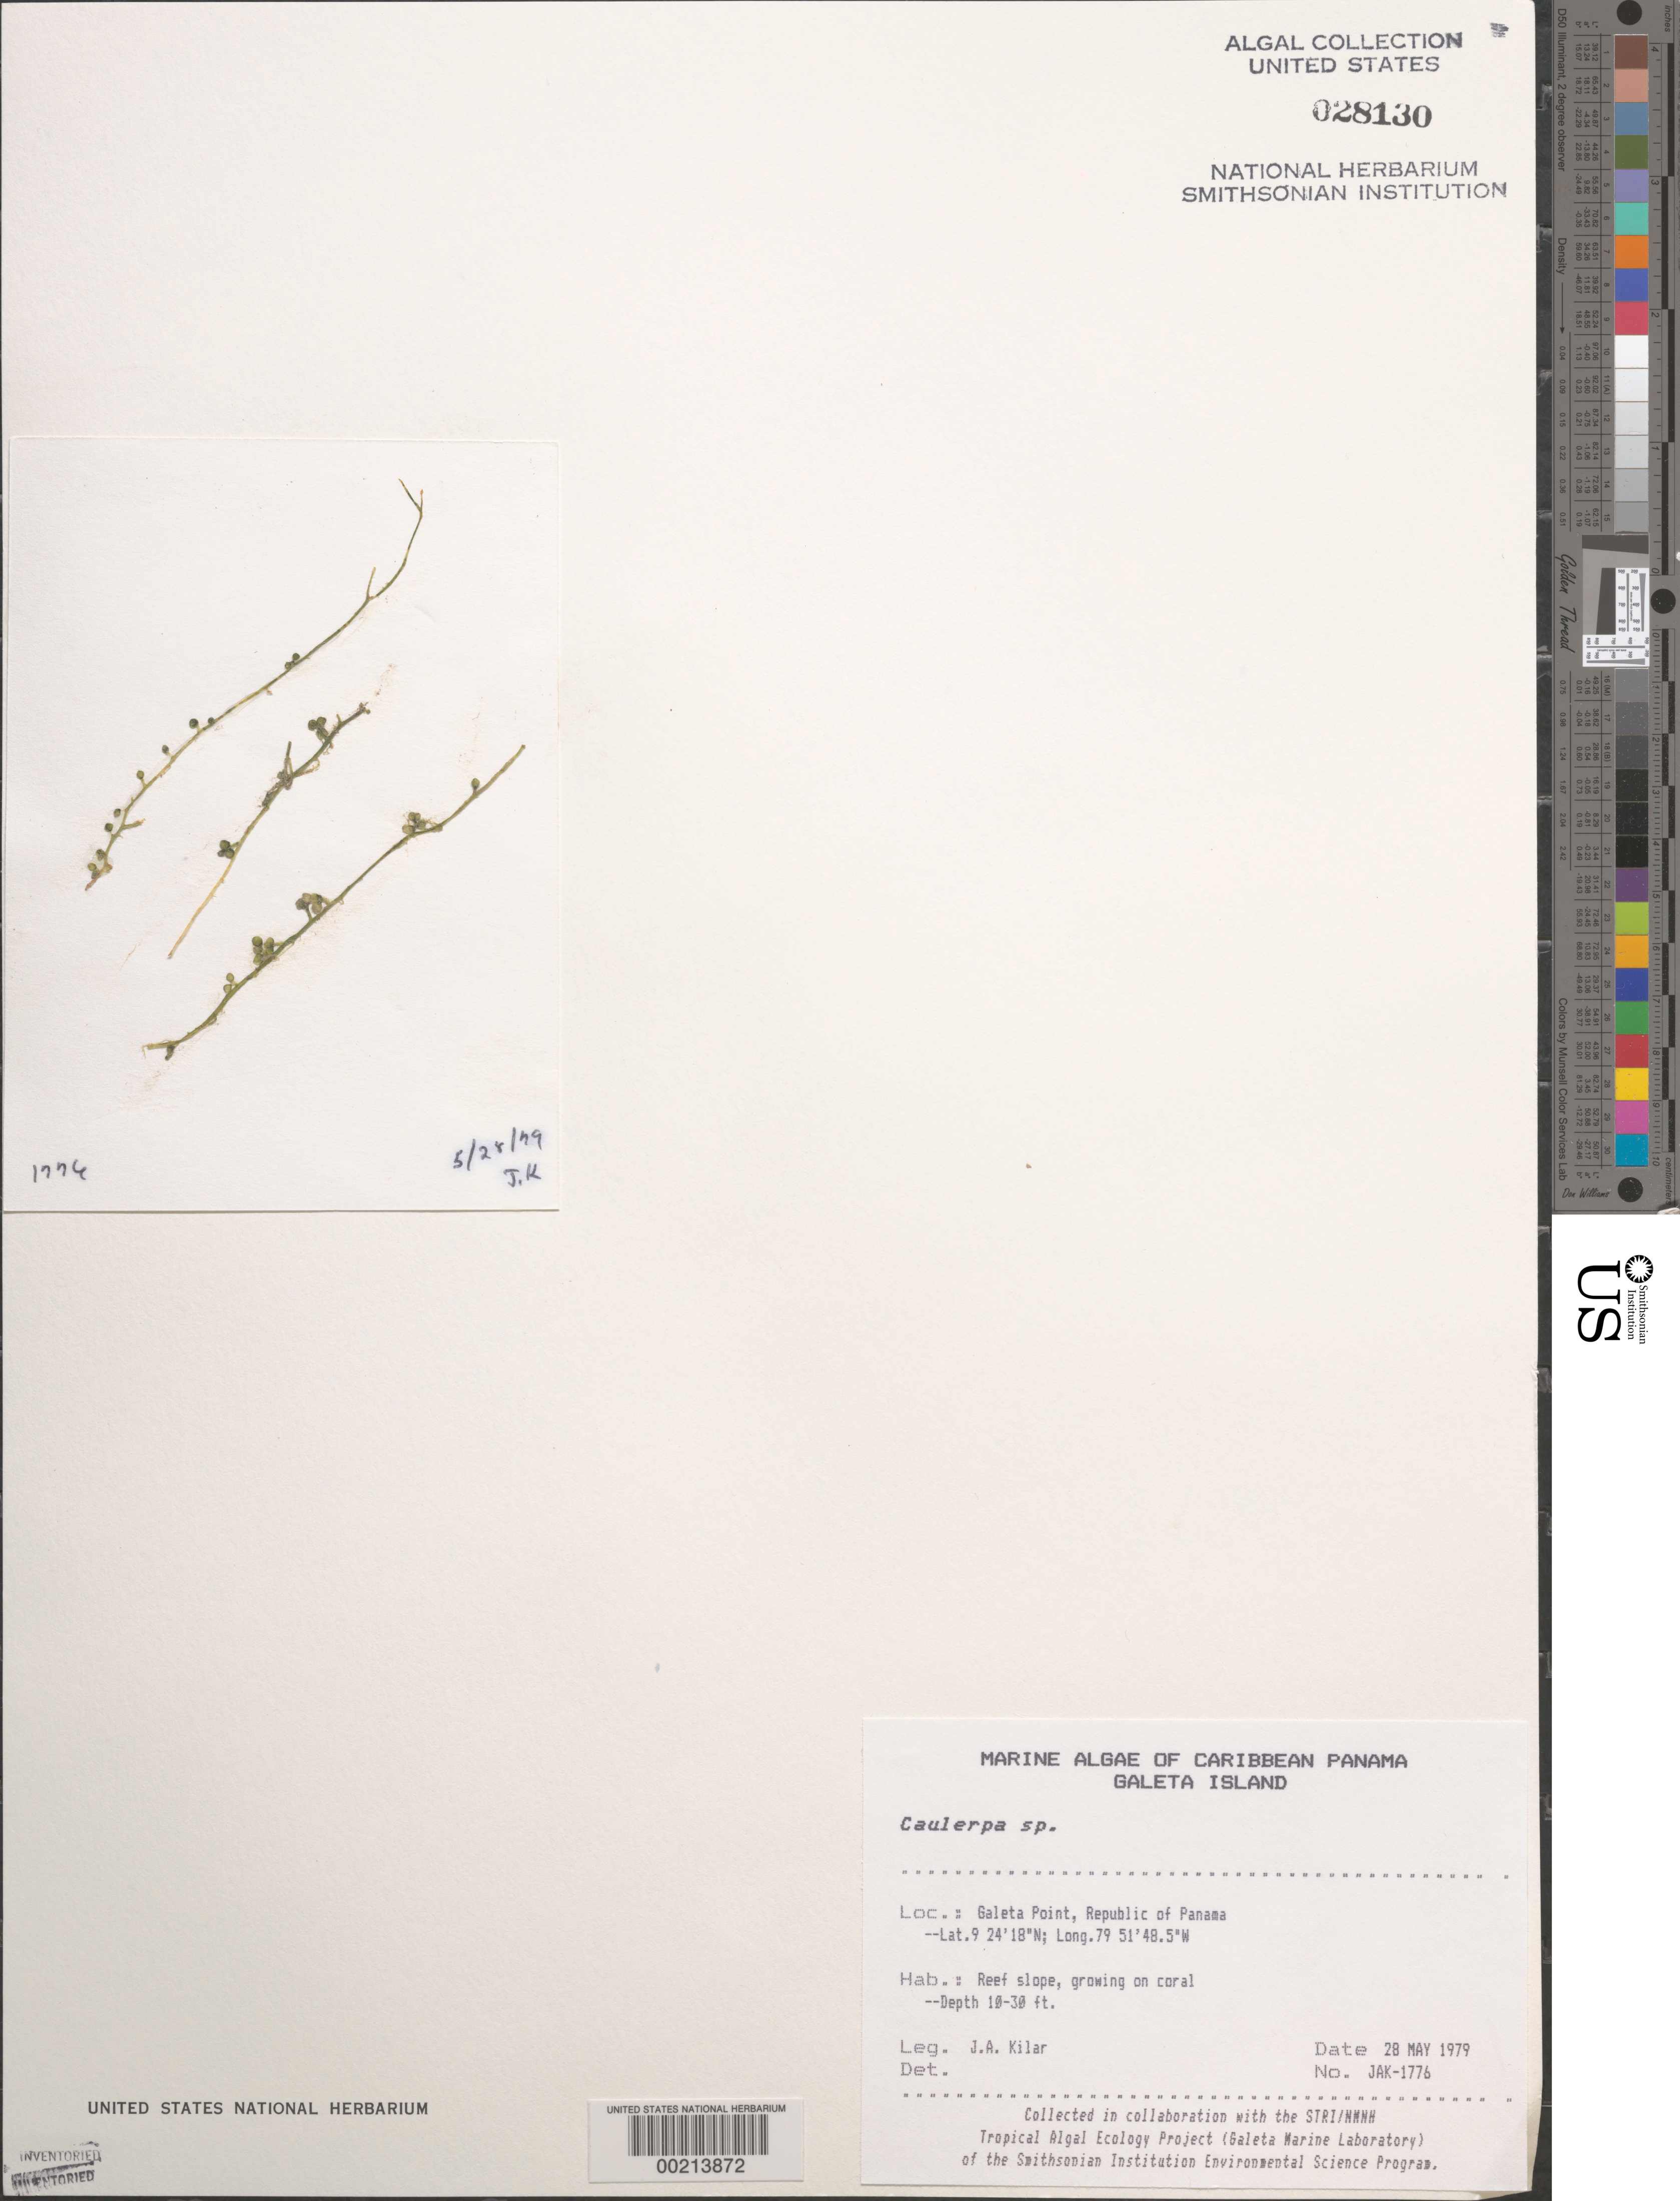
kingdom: Plantae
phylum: Chlorophyta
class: Ulvophyceae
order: Bryopsidales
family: Caulerpaceae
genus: Caulerpa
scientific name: Caulerpa sp.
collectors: J. A. Kilar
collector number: JAK-1776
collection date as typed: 28 May 1979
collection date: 1979-05-28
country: Panama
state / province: Colón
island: Galeta Island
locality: Galeta Point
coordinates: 9 24' 18" N, 79 51' 48.5" W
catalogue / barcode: US 28130